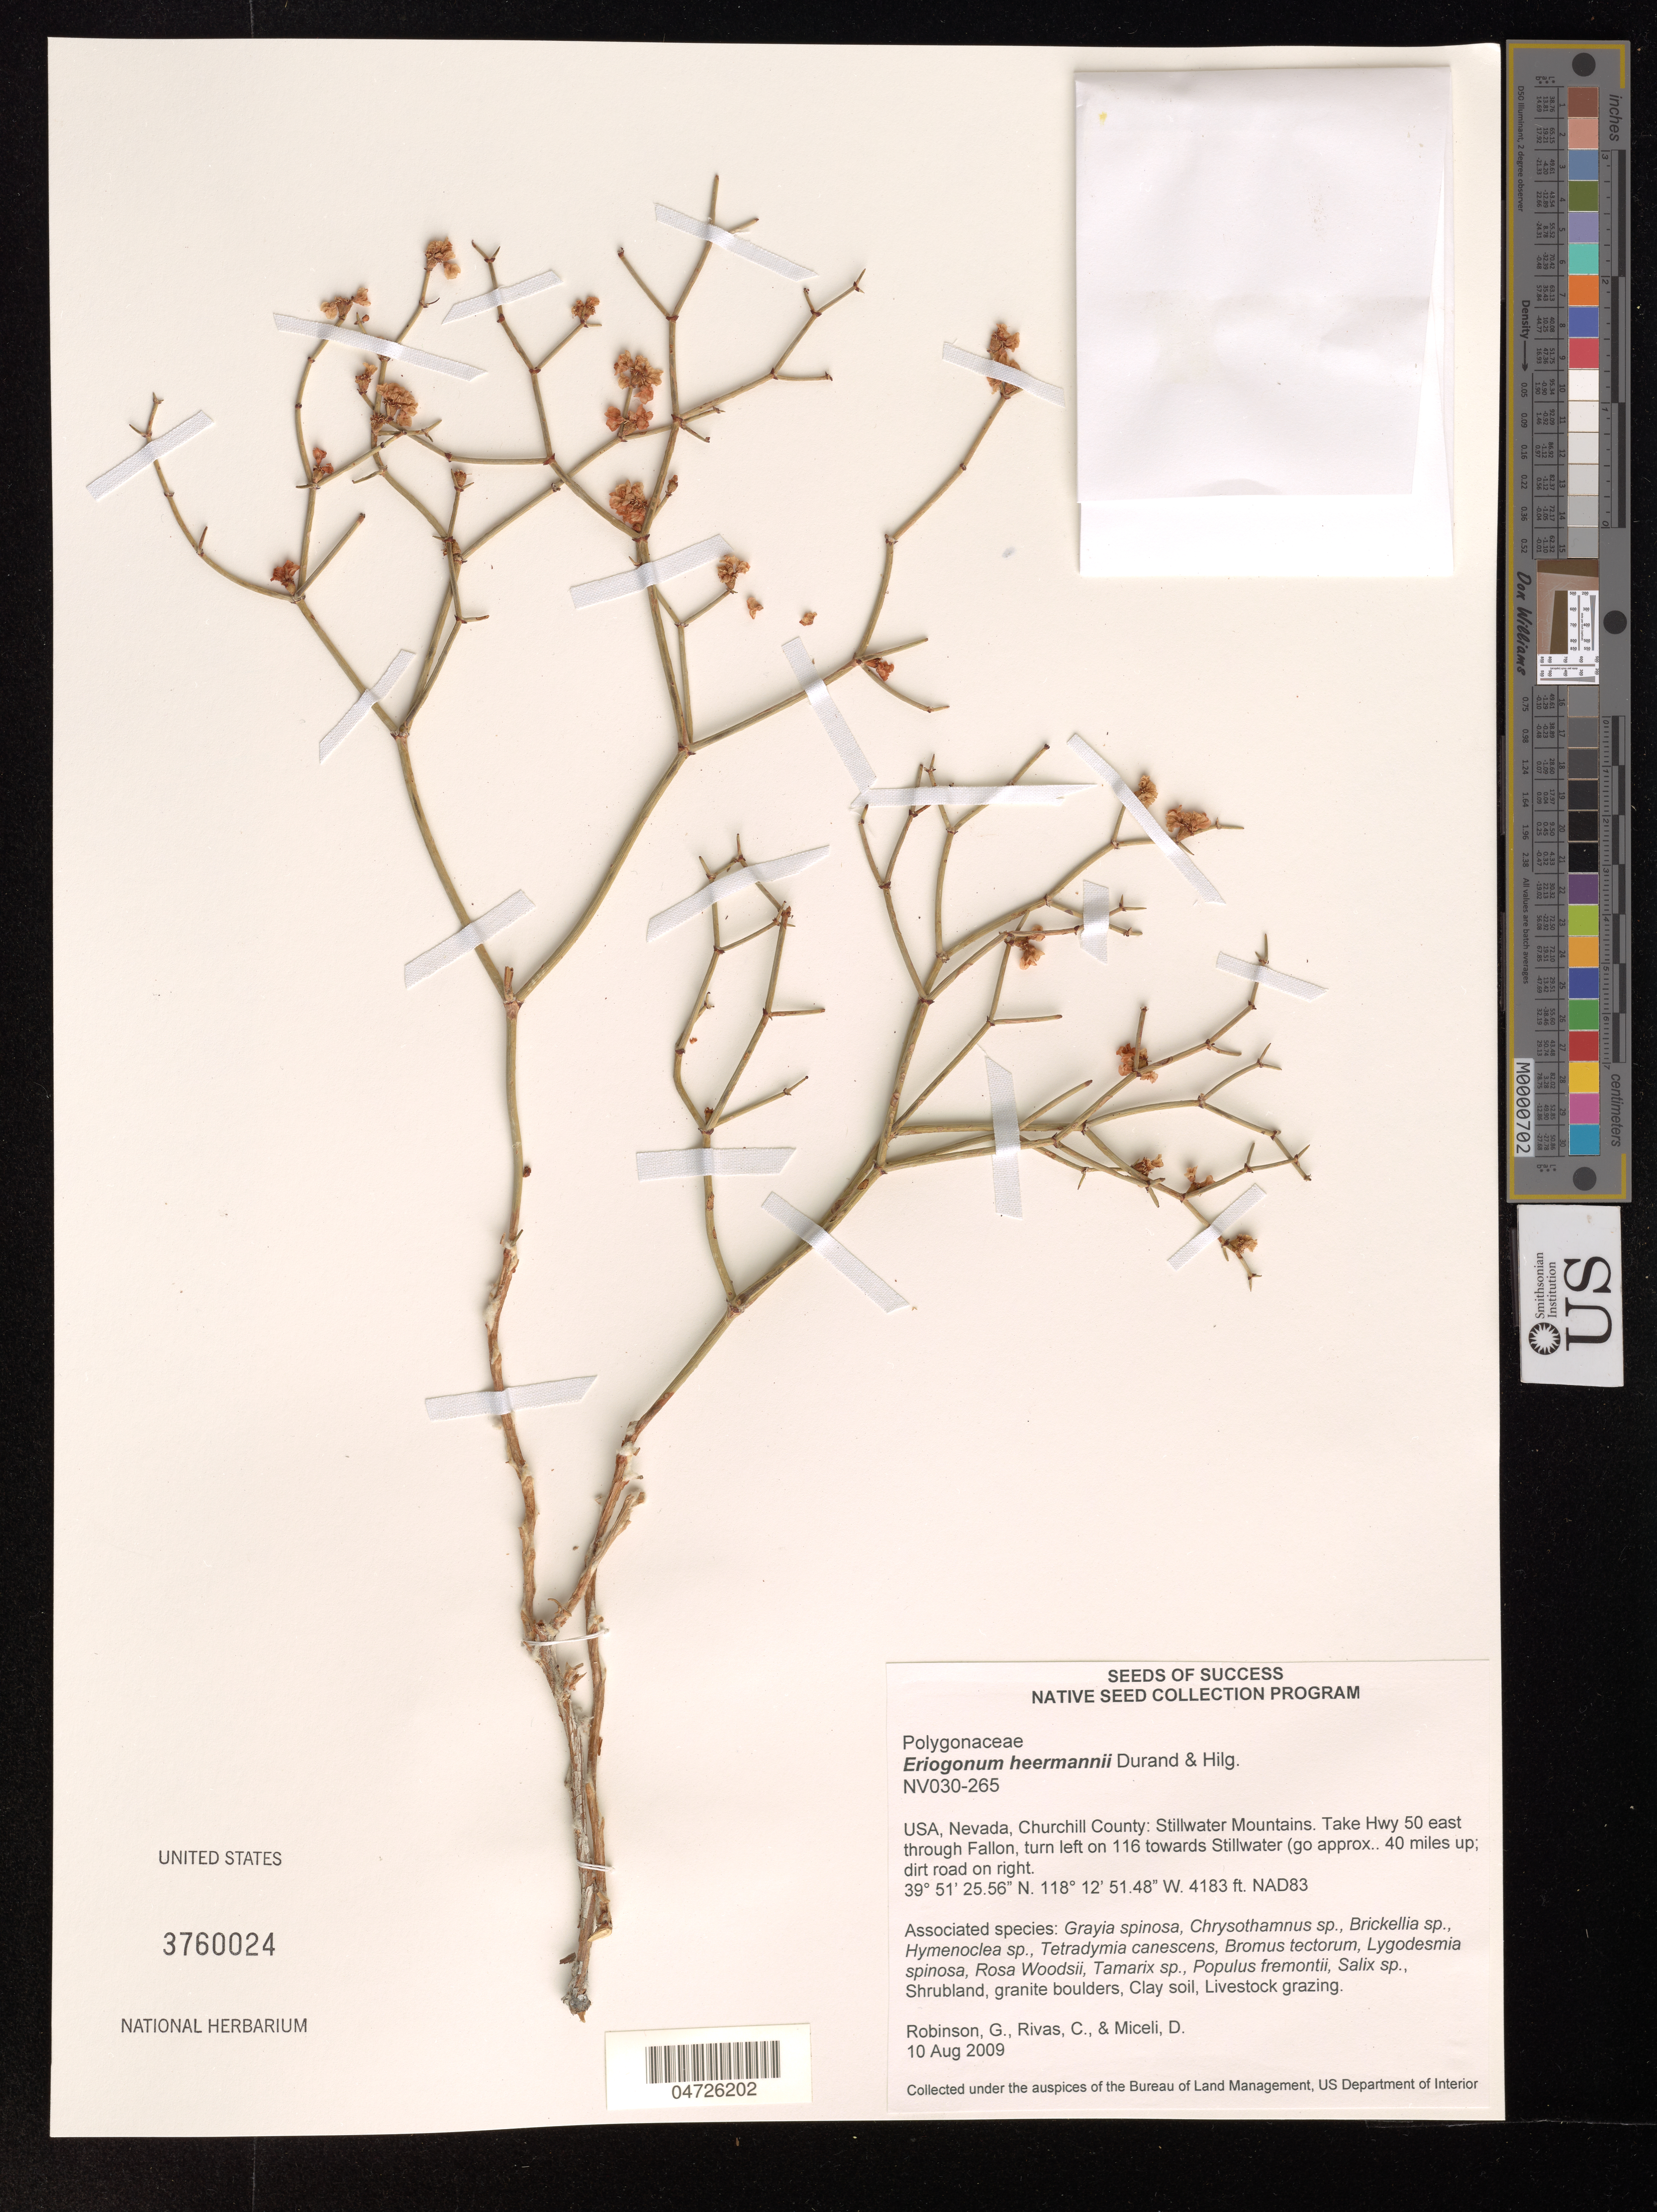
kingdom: Plantae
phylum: Tracheophyta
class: Magnoliopsida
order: Caryophyllales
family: Polygonaceae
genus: Eriogonum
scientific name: Eriogonum heermannii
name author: Durand & Hilg.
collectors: G. Robinson, C. Rivas & D. Miceli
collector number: NV030-265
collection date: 2009-08-10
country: United States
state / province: Nevada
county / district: Churchill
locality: Churchill County: Stillwater Mountains. Take Hwy 50 east through Fallon, turn left on 116 towards Stillwater (go approx. 40 miles up; dirt road on right. NAD83.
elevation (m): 1275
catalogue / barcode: US 3760024